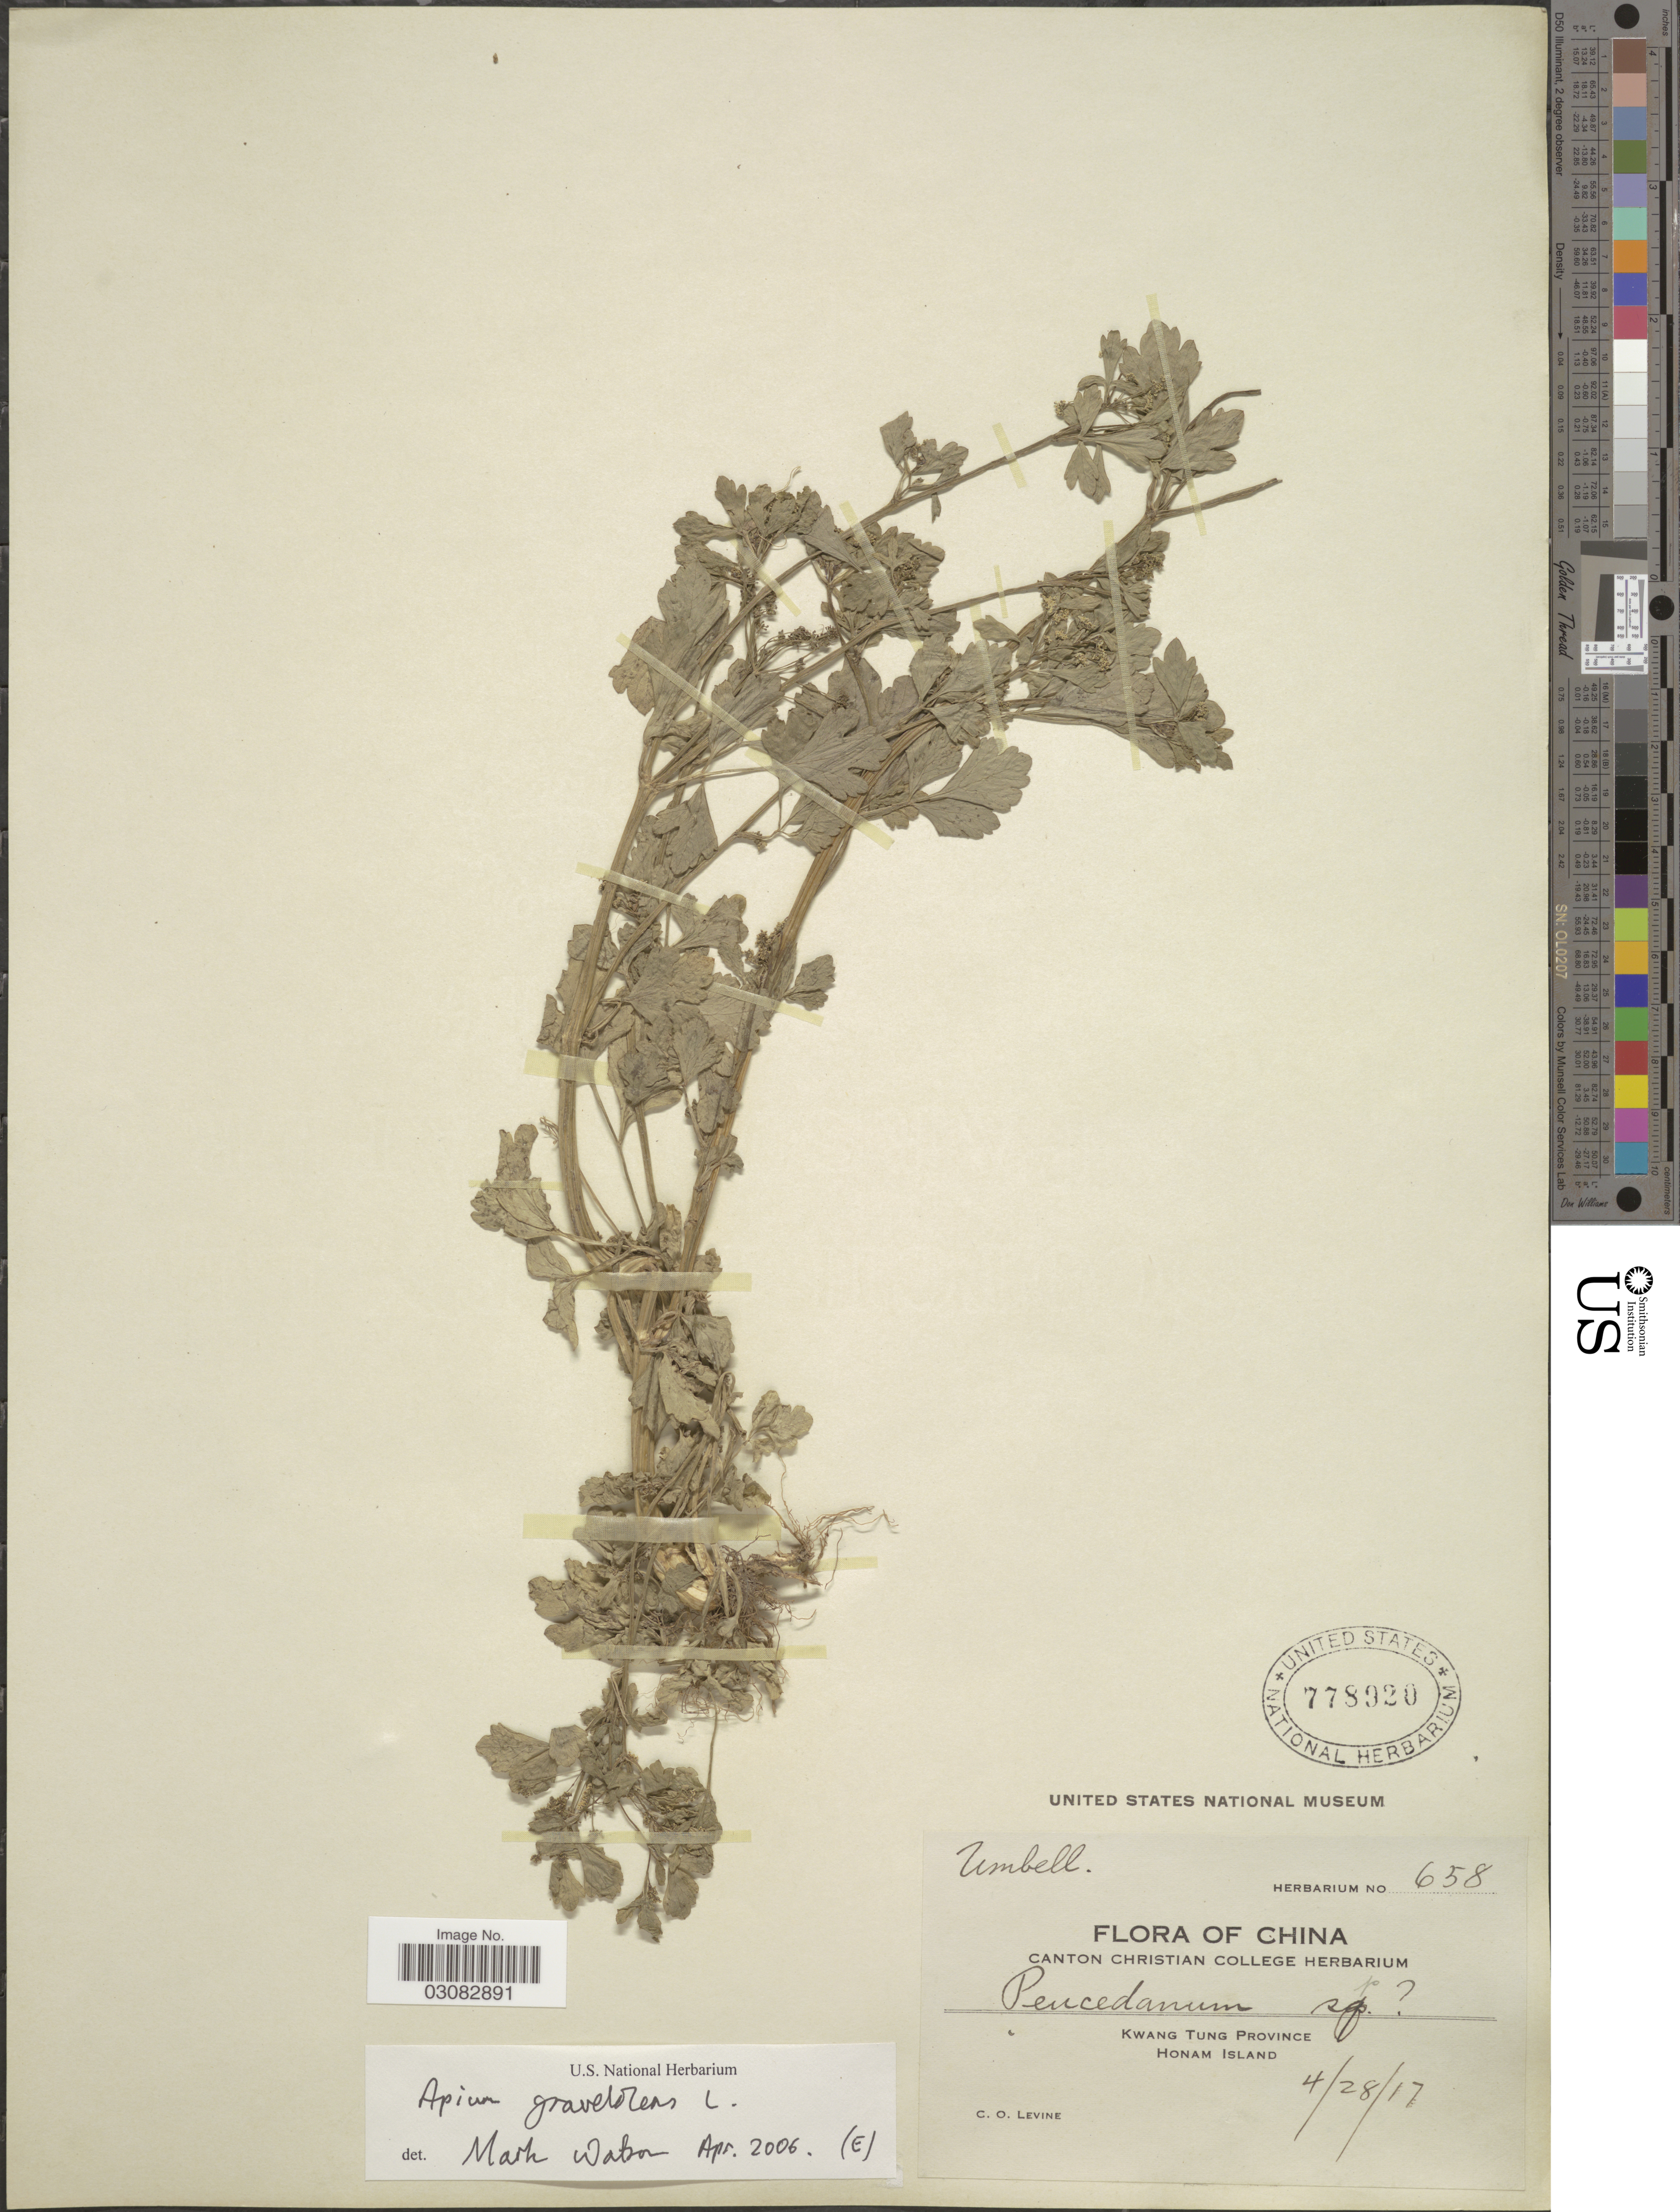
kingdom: Plantae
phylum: Tracheophyta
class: Magnoliopsida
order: Apiales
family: Apiaceae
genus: Apium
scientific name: Apium graveolens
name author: L.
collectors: C. O. Levine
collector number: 658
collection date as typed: Transcribed d/m/y: 28/4/17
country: China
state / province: Guangdong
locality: Kwang Tung Province, Honam Island.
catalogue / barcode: US 778920